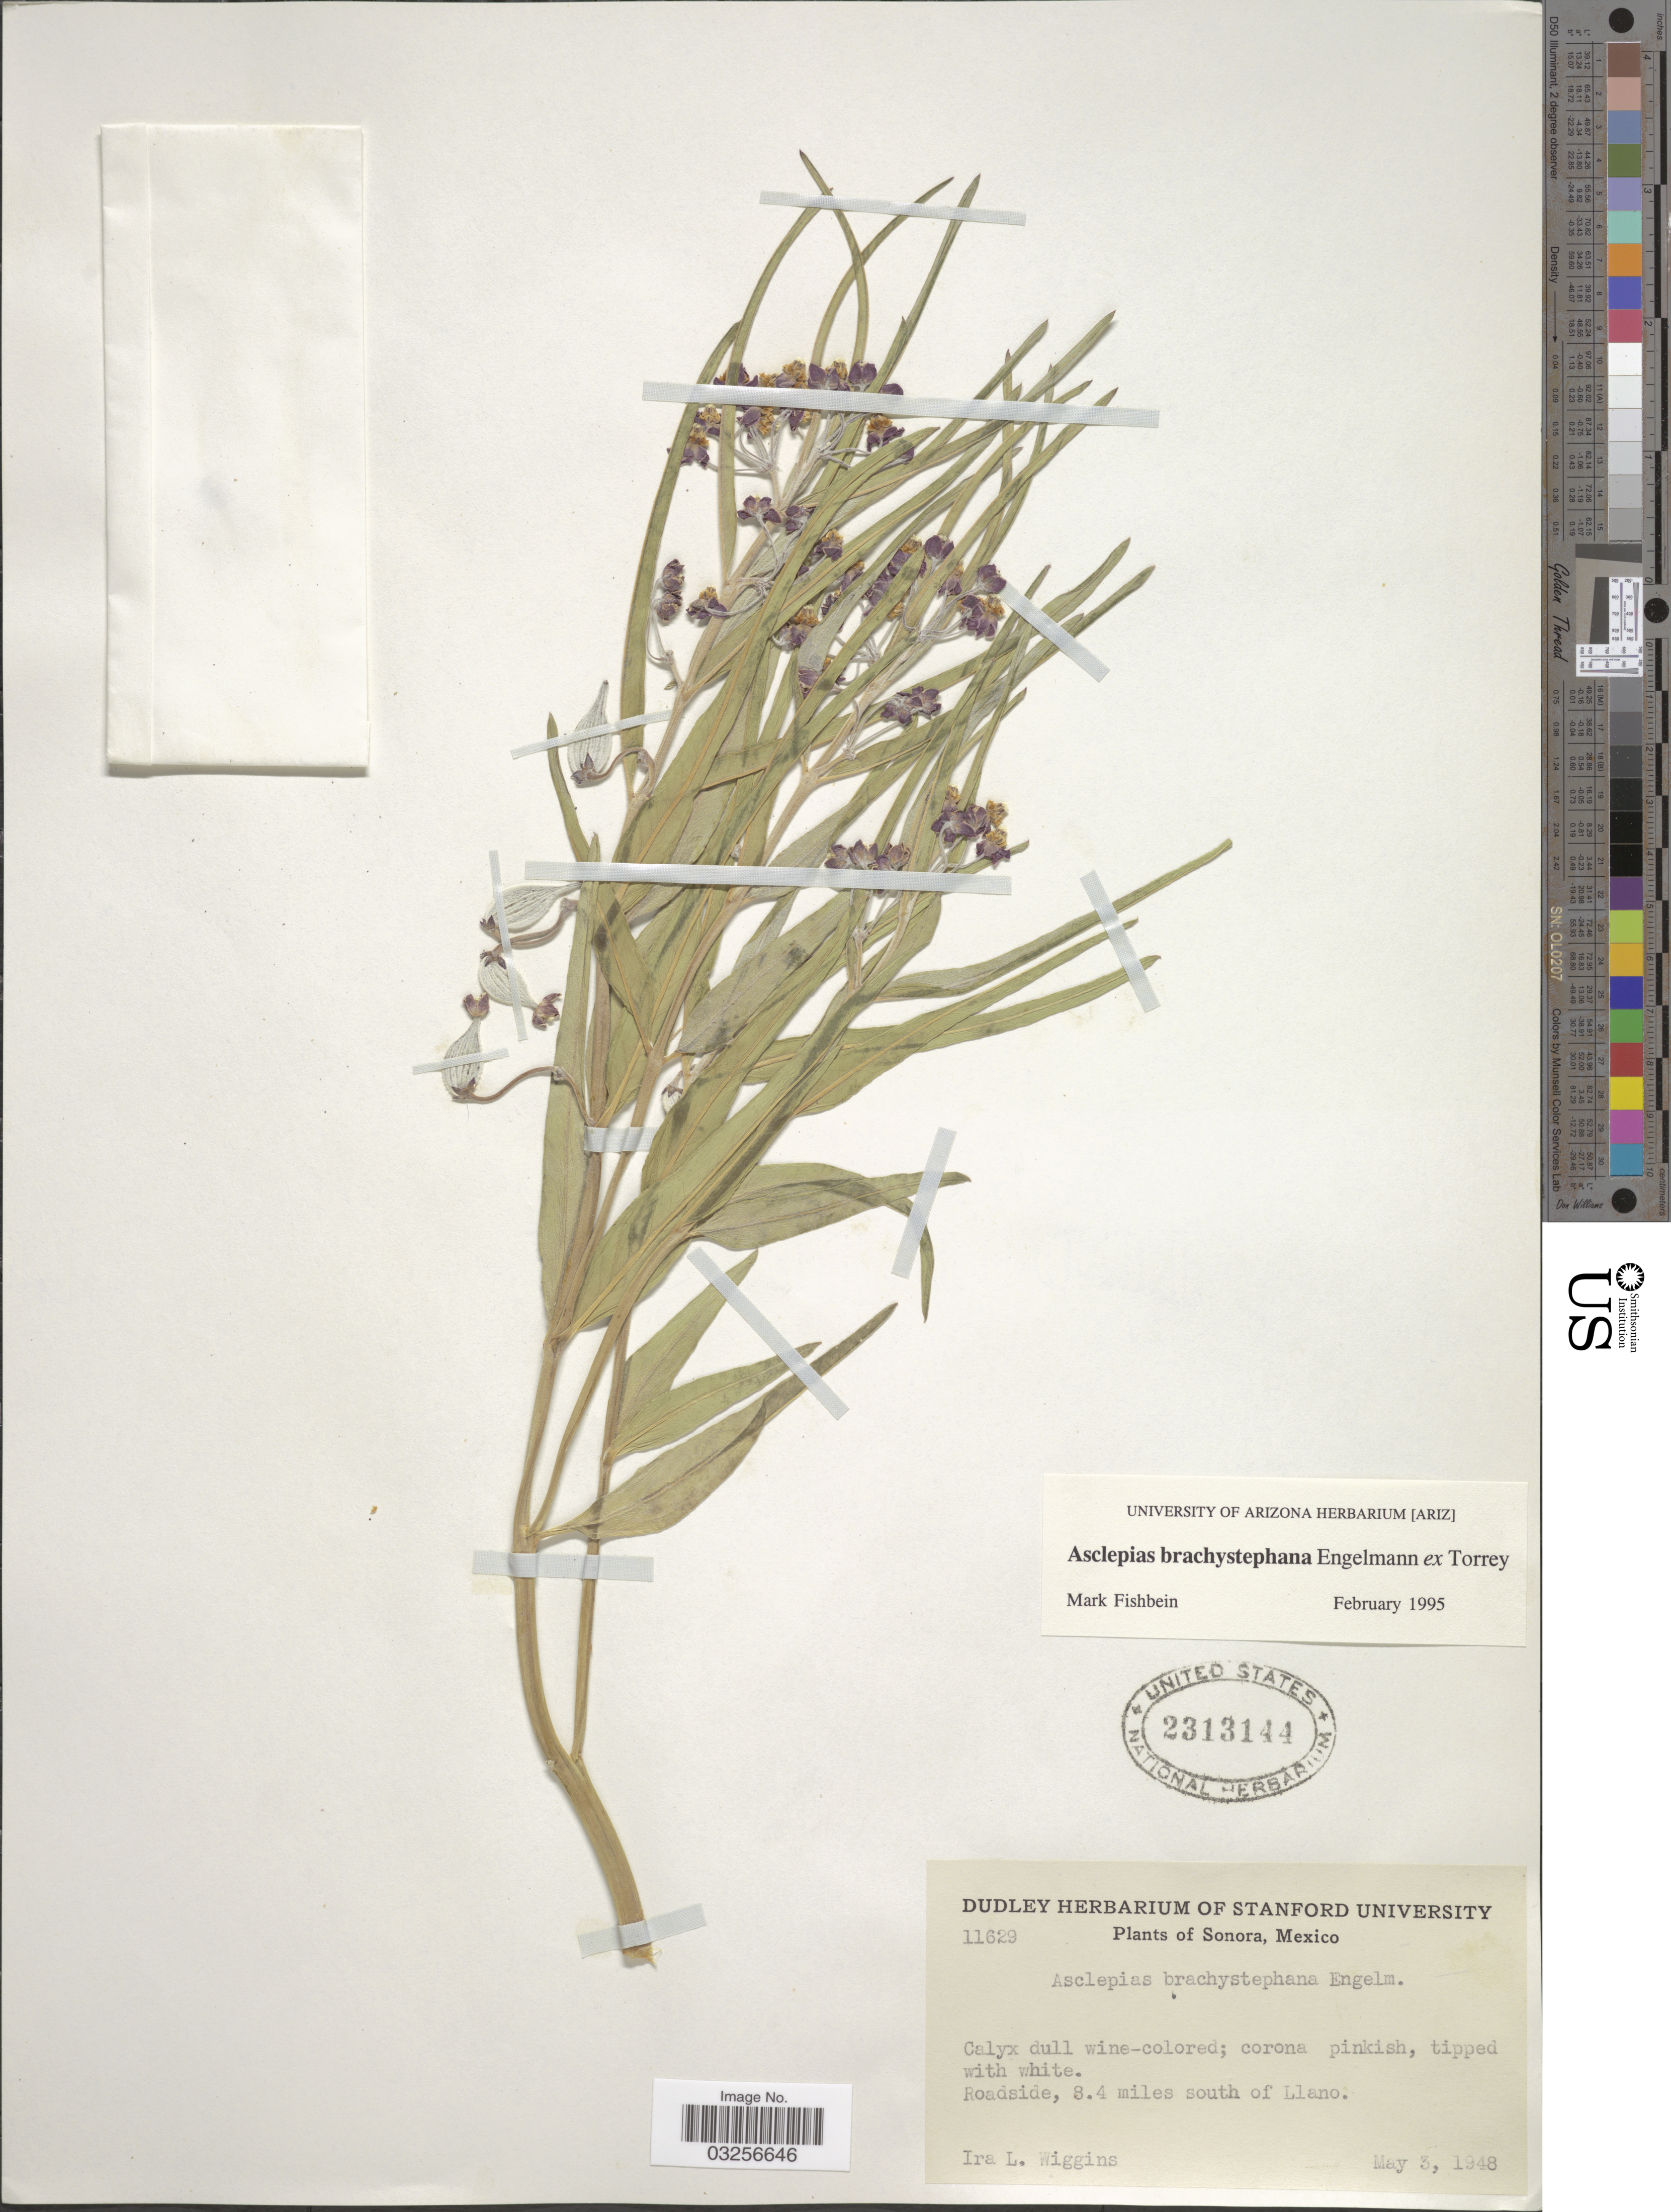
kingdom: Plantae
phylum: Tracheophyta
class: Magnoliopsida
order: Gentianales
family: Apocynaceae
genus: Asclepias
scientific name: Asclepias brachystephana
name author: Engelm. ex Torr.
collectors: I. L. Wiggins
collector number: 11629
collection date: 1948-05-03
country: Mexico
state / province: Sonora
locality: Roadside, 8.4 miles south of Llano.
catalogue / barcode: US 2313144